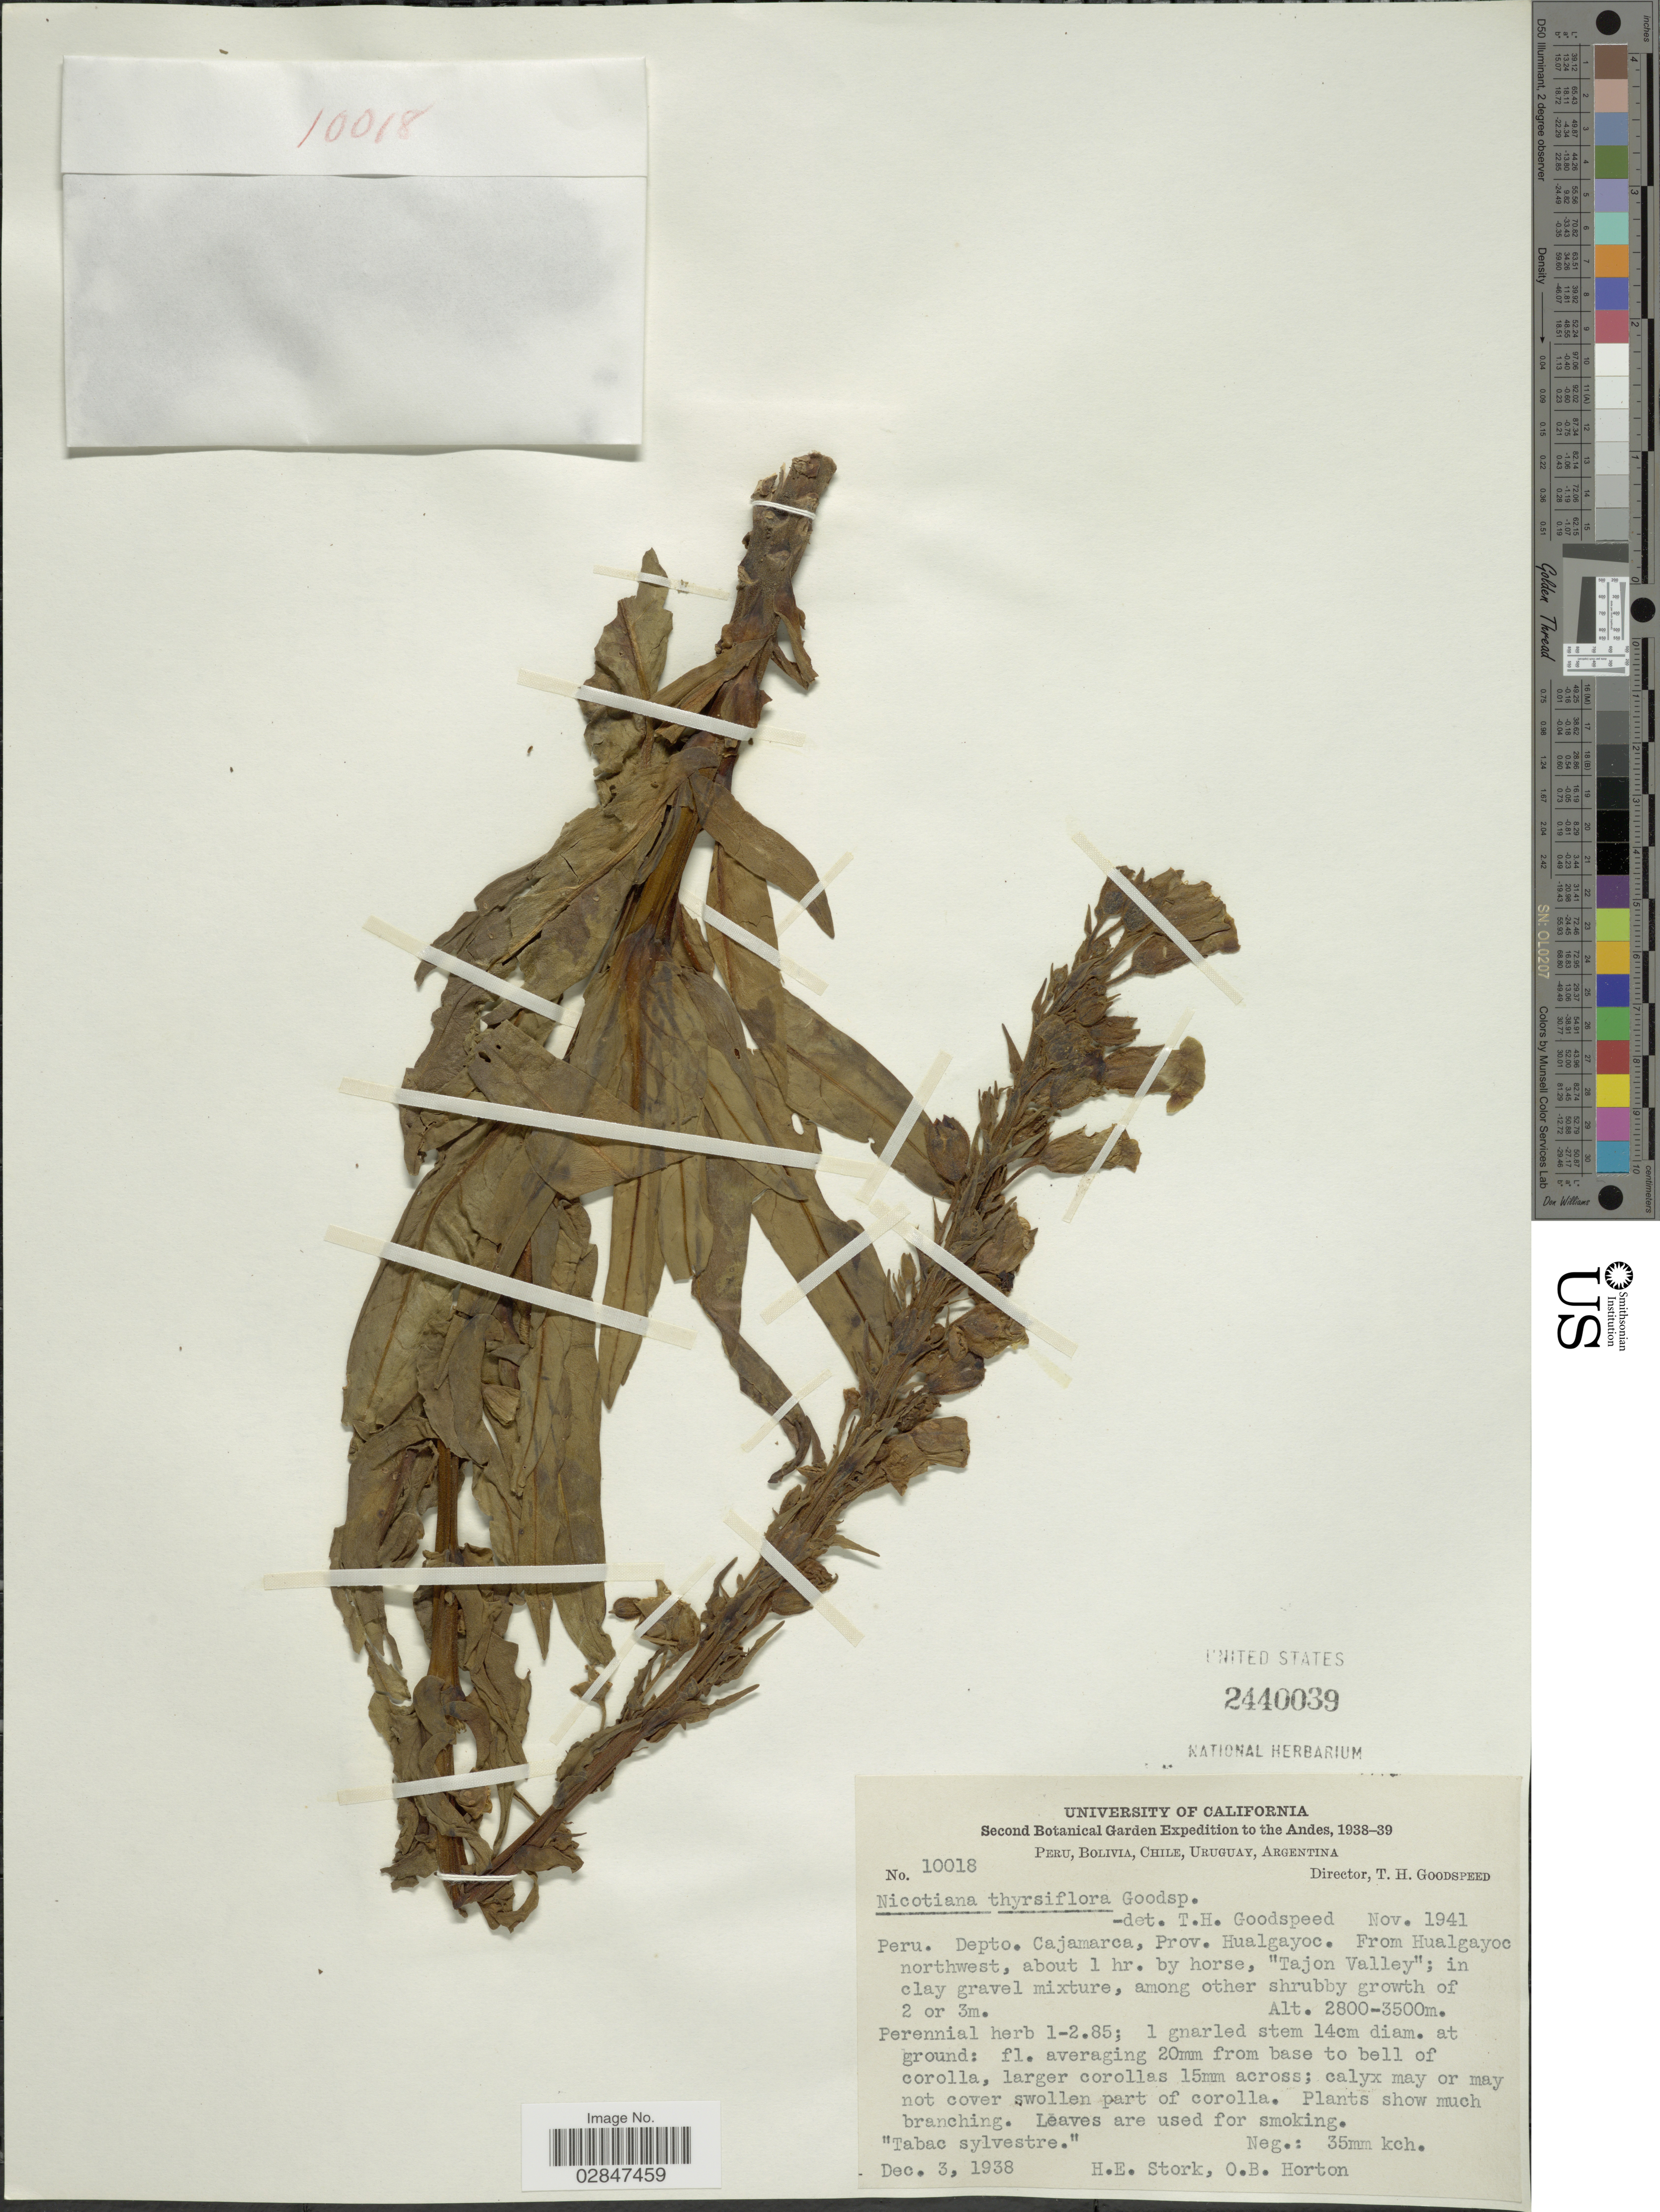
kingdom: Plantae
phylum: Tracheophyta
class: Magnoliopsida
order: Solanales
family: Solanaceae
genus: Nicotiana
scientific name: Nicotiana thyrsiflora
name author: Goodsp.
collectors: H. E. Stork & O. B. Horton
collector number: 10018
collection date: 1938-12-03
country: Peru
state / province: Cajamarca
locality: The Andes, Depto. Cajamarca, Prov. Hualgayoc, From Hualgayoc northwest, about 1 hr. by horse, "Tajon Valley".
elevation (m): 2800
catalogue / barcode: US 2440039